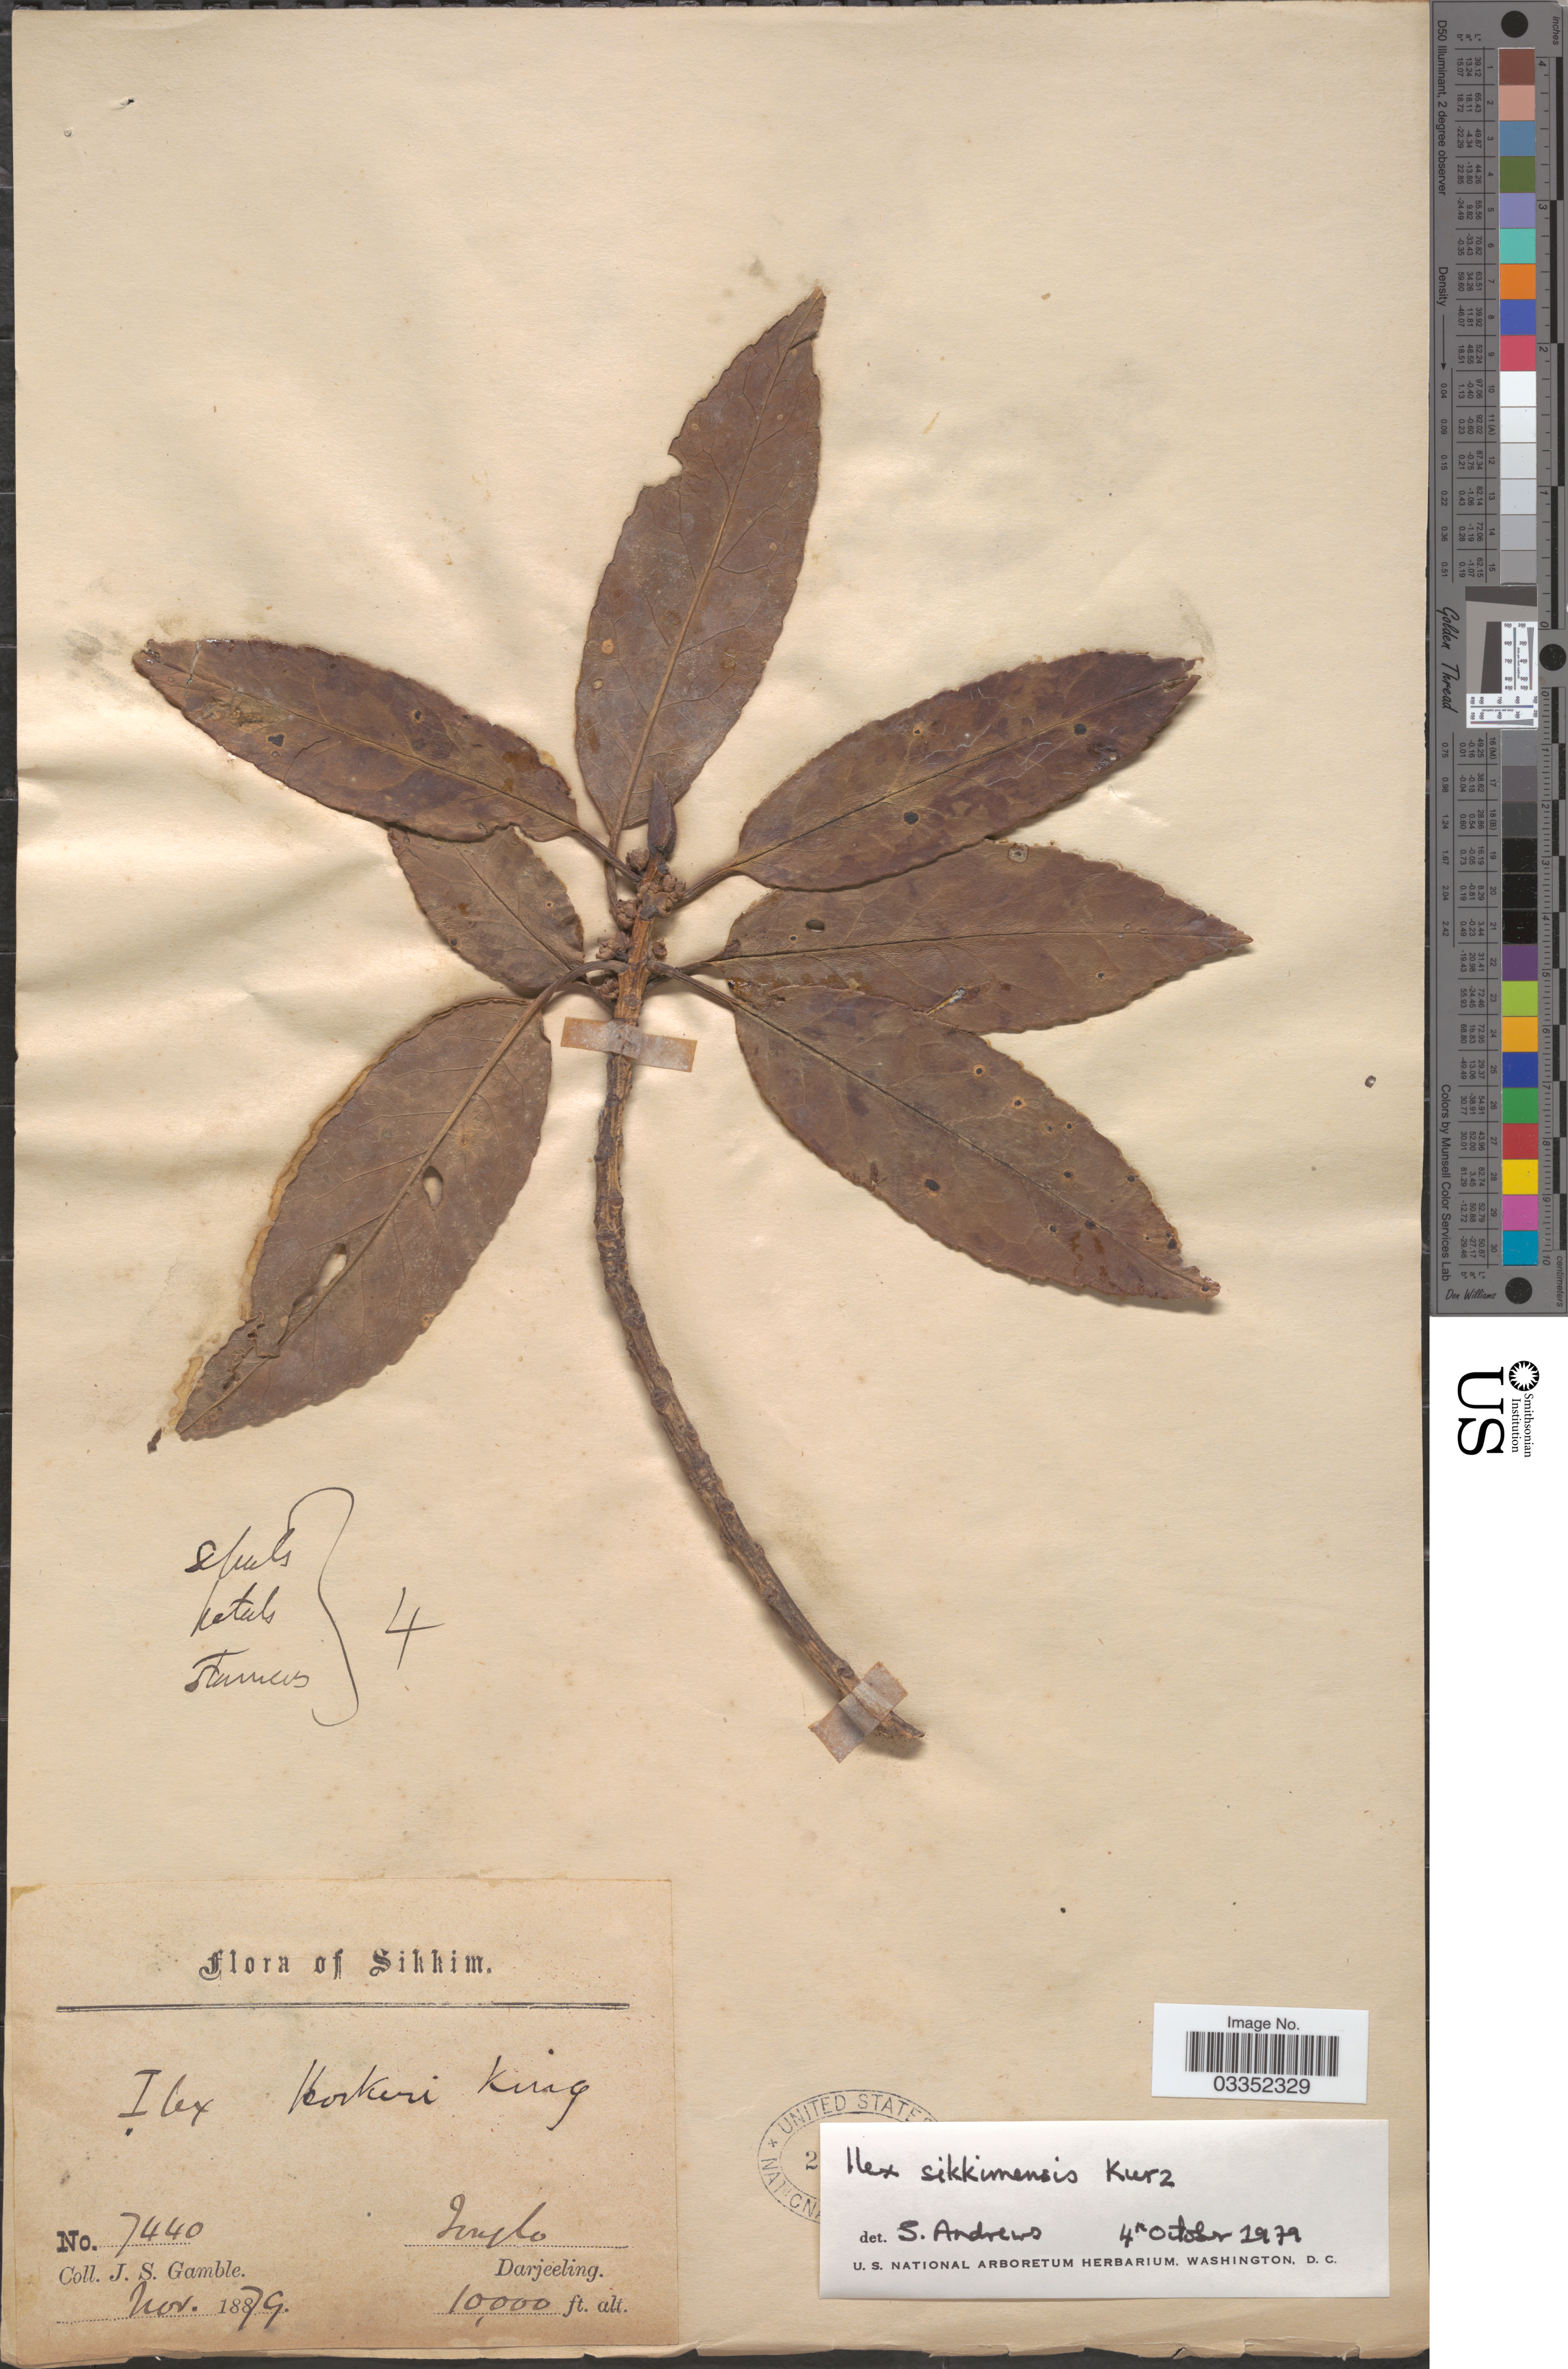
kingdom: Plantae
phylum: Tracheophyta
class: Magnoliopsida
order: Aquifoliales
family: Aquifoliaceae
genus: Ilex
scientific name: Ilex sikkimensis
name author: Kurz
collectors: J. S. Gamble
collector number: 7440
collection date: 1879-11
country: India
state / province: Sikkim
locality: [illegible text], Darjeeling.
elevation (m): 3048